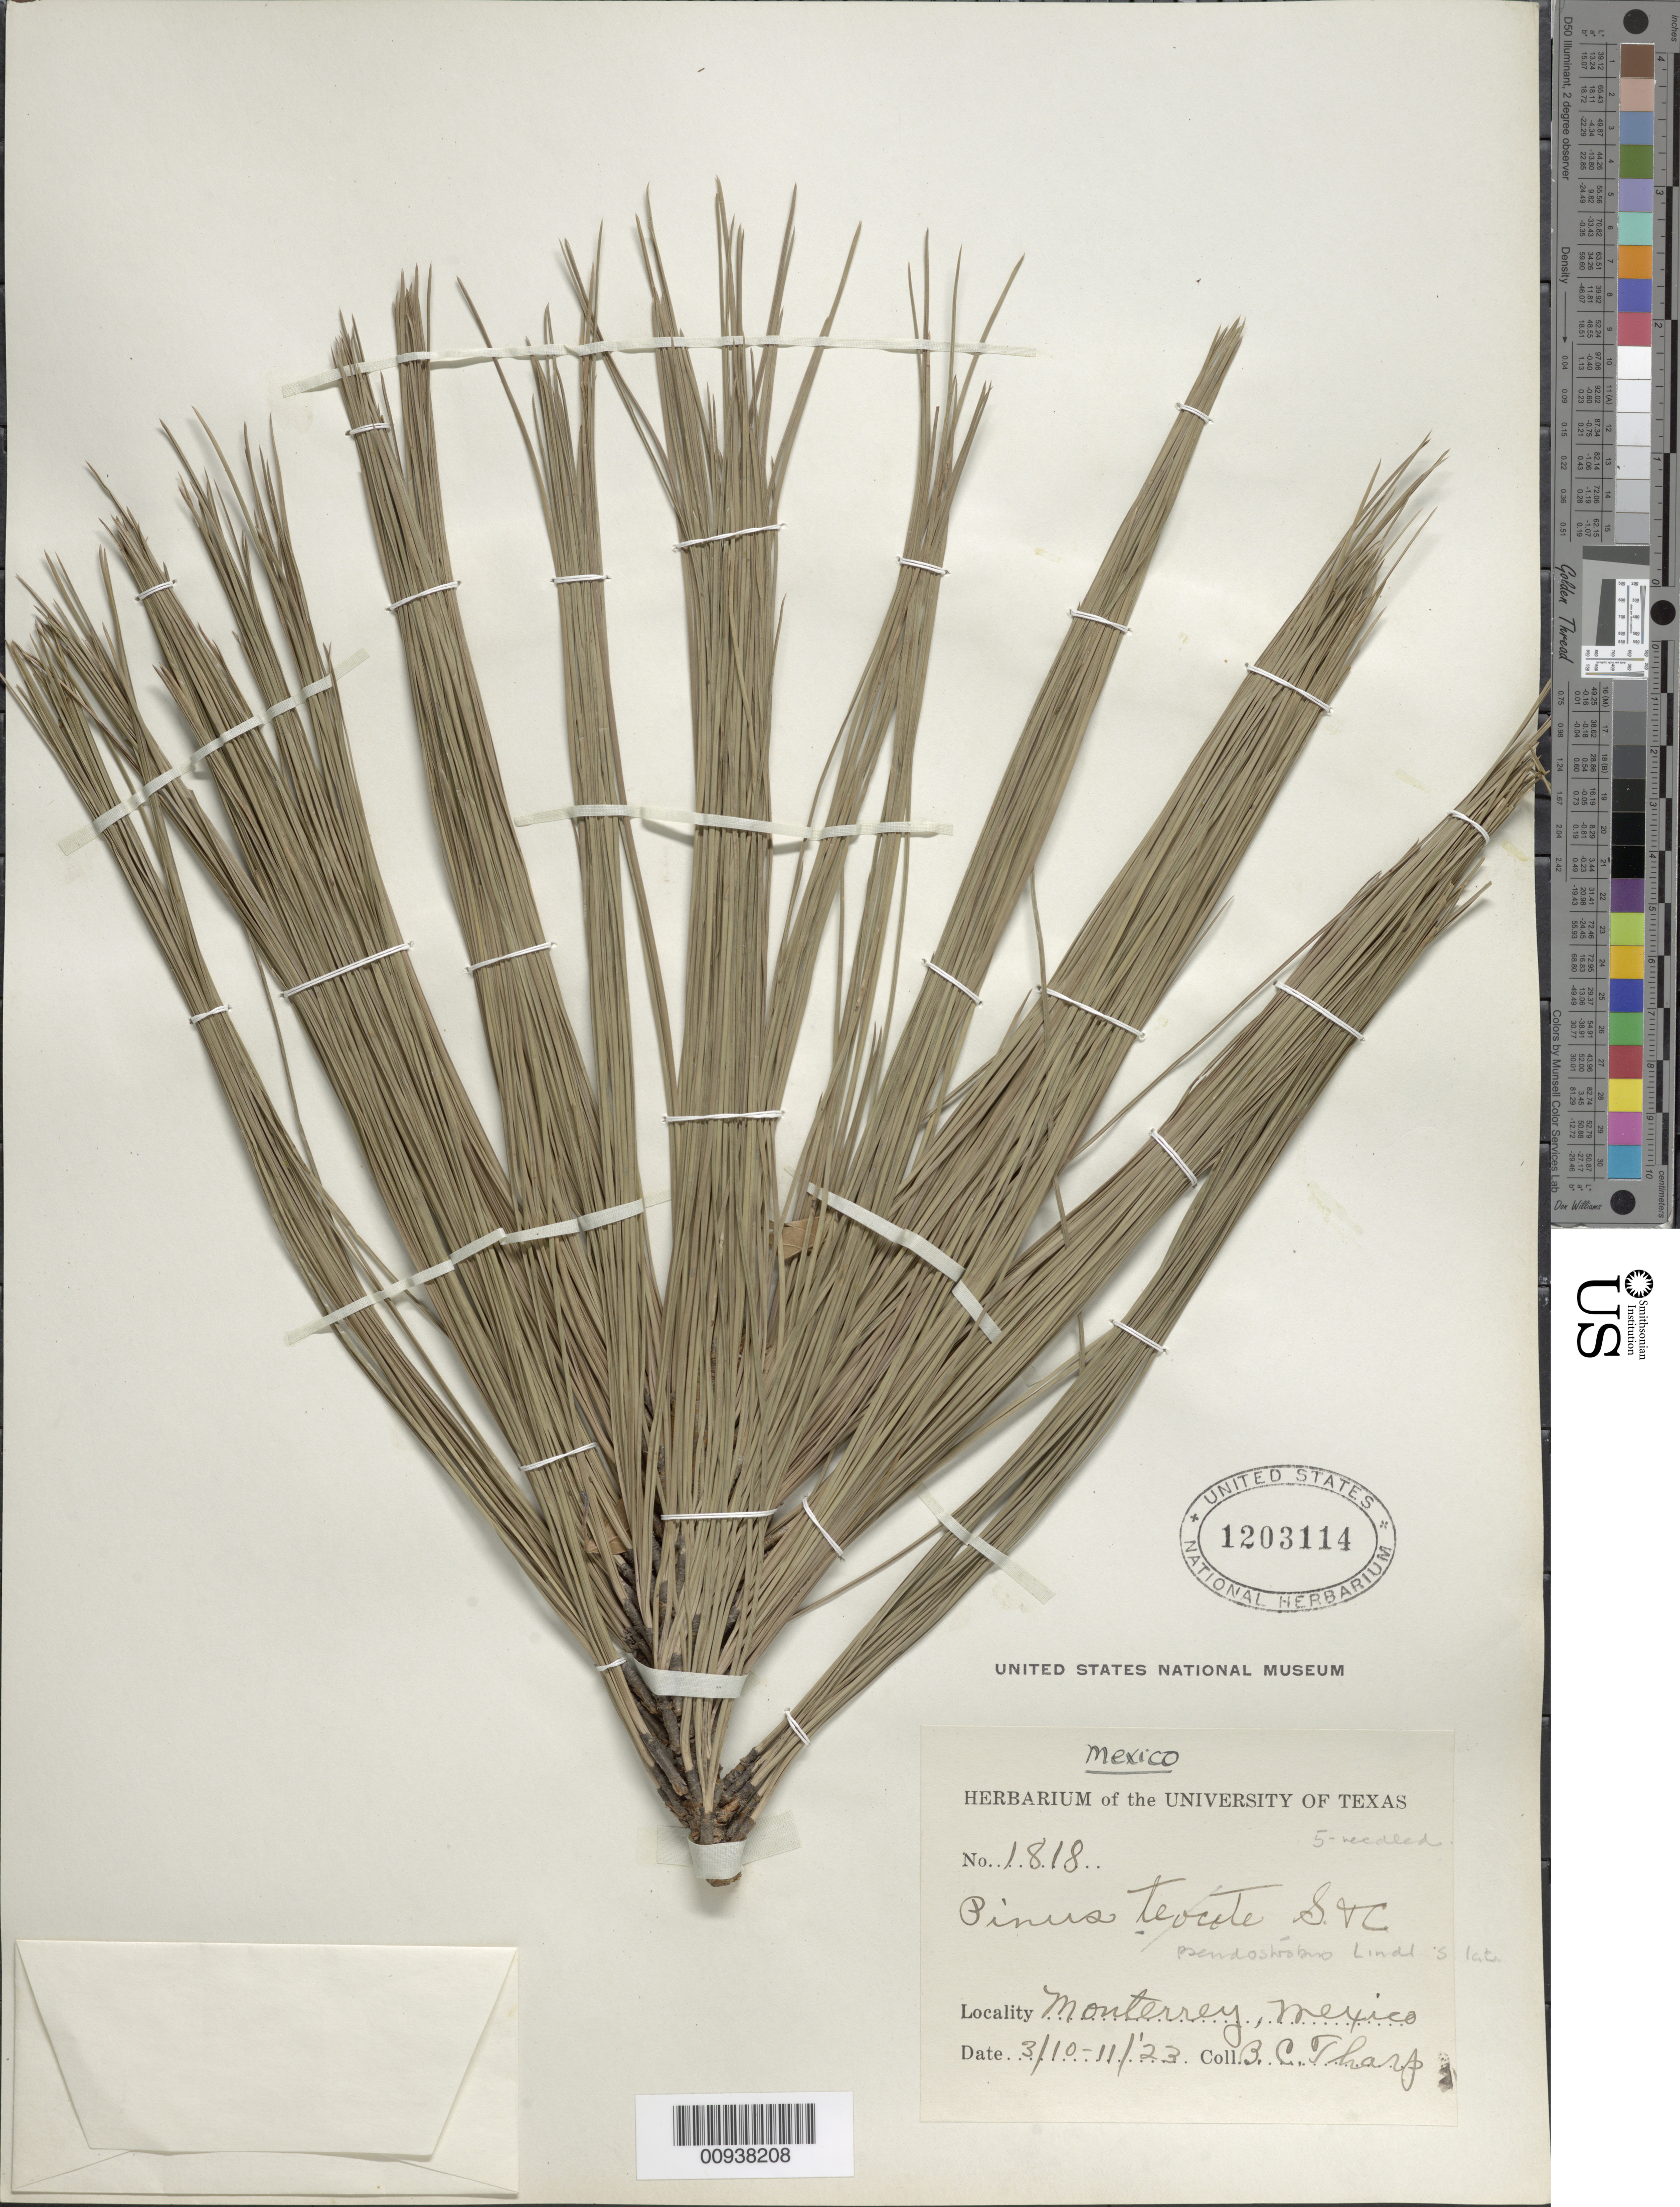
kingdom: Plantae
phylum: Tracheophyta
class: Pinopsida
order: Pinales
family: Pinaceae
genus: Pinus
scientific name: Pinus pseudostrobus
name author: Lindl.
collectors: B. C. Tharp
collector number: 1818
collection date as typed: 10 Mar 1923 to 11 Mar 1923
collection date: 1923-03-10/1923-03-11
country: Mexico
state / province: Nuevo León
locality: Monterrey.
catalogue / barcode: US 1203114